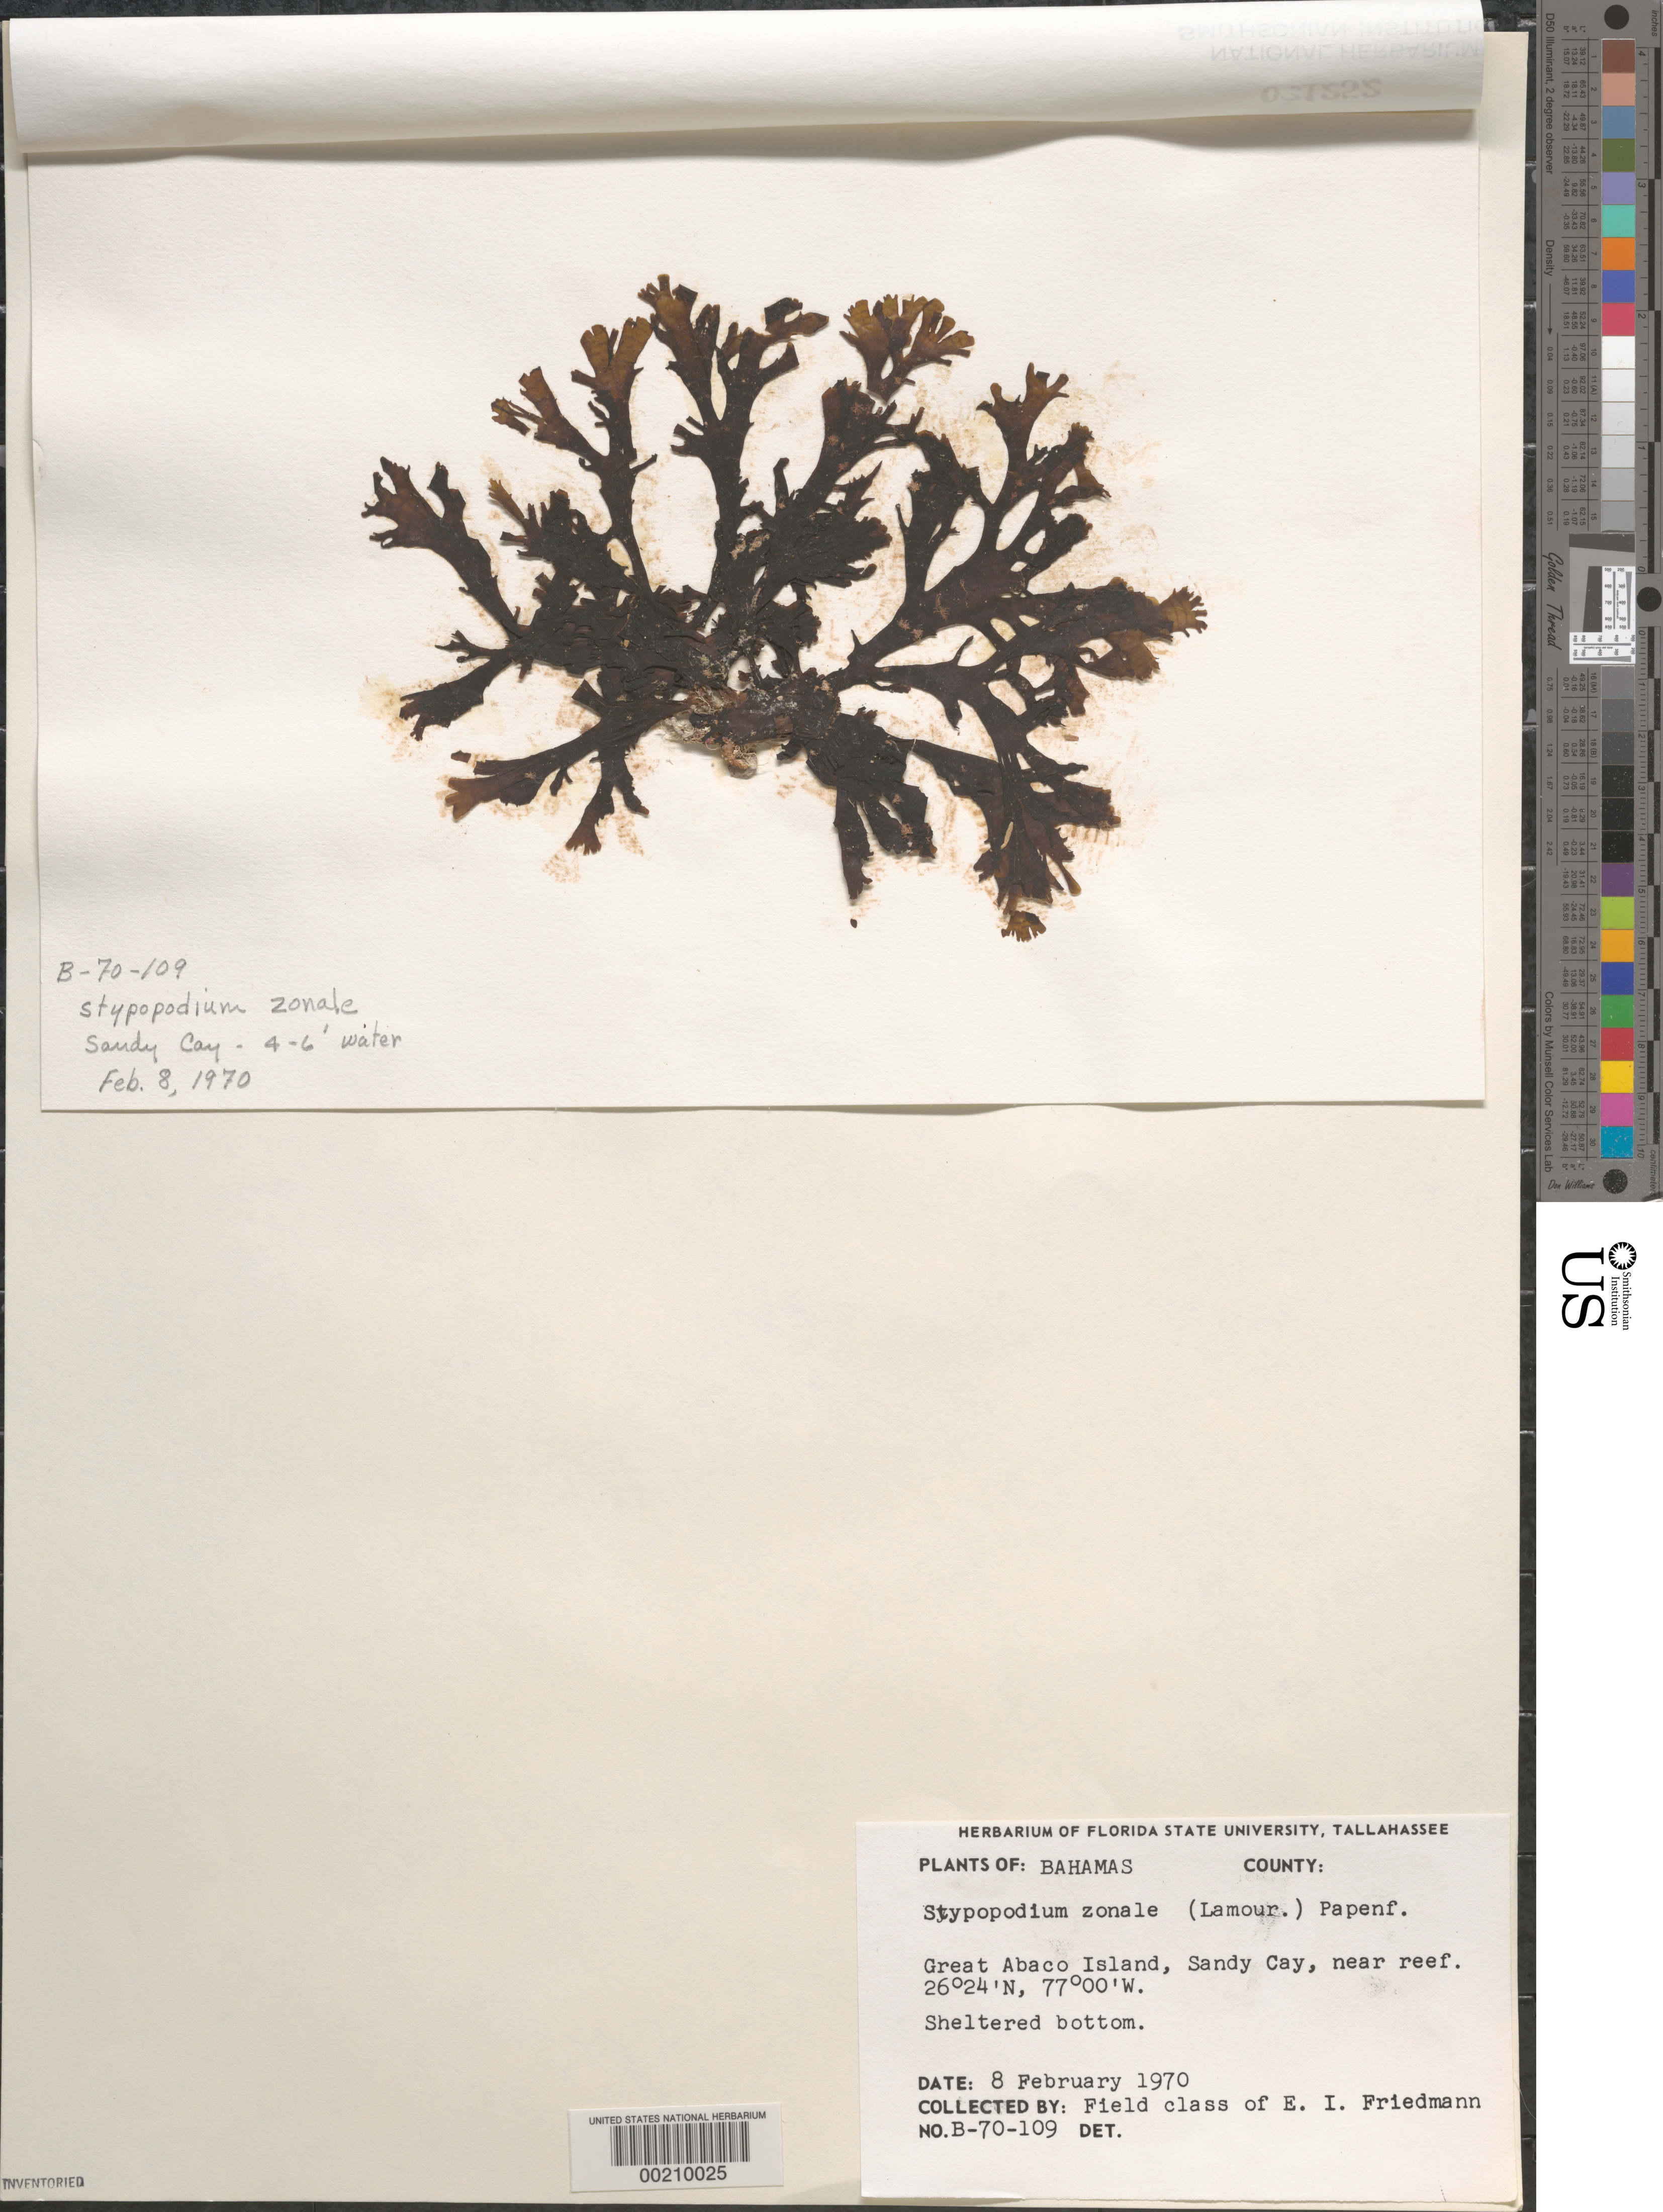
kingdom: Chromista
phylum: Ochrophyta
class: Phaeophyceae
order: Dictyotales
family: Dictyotaceae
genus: Stypopodium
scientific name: Stypopodium zonale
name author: (J.V.Lamouroux) Papenf.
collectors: E. Friedmann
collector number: B-70-109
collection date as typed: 08 Feb 1970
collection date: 1970-02-08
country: Bahamas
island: Great Abaco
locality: Sandy Cay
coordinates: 26 24" N, 77 00" W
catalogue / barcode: US 21252